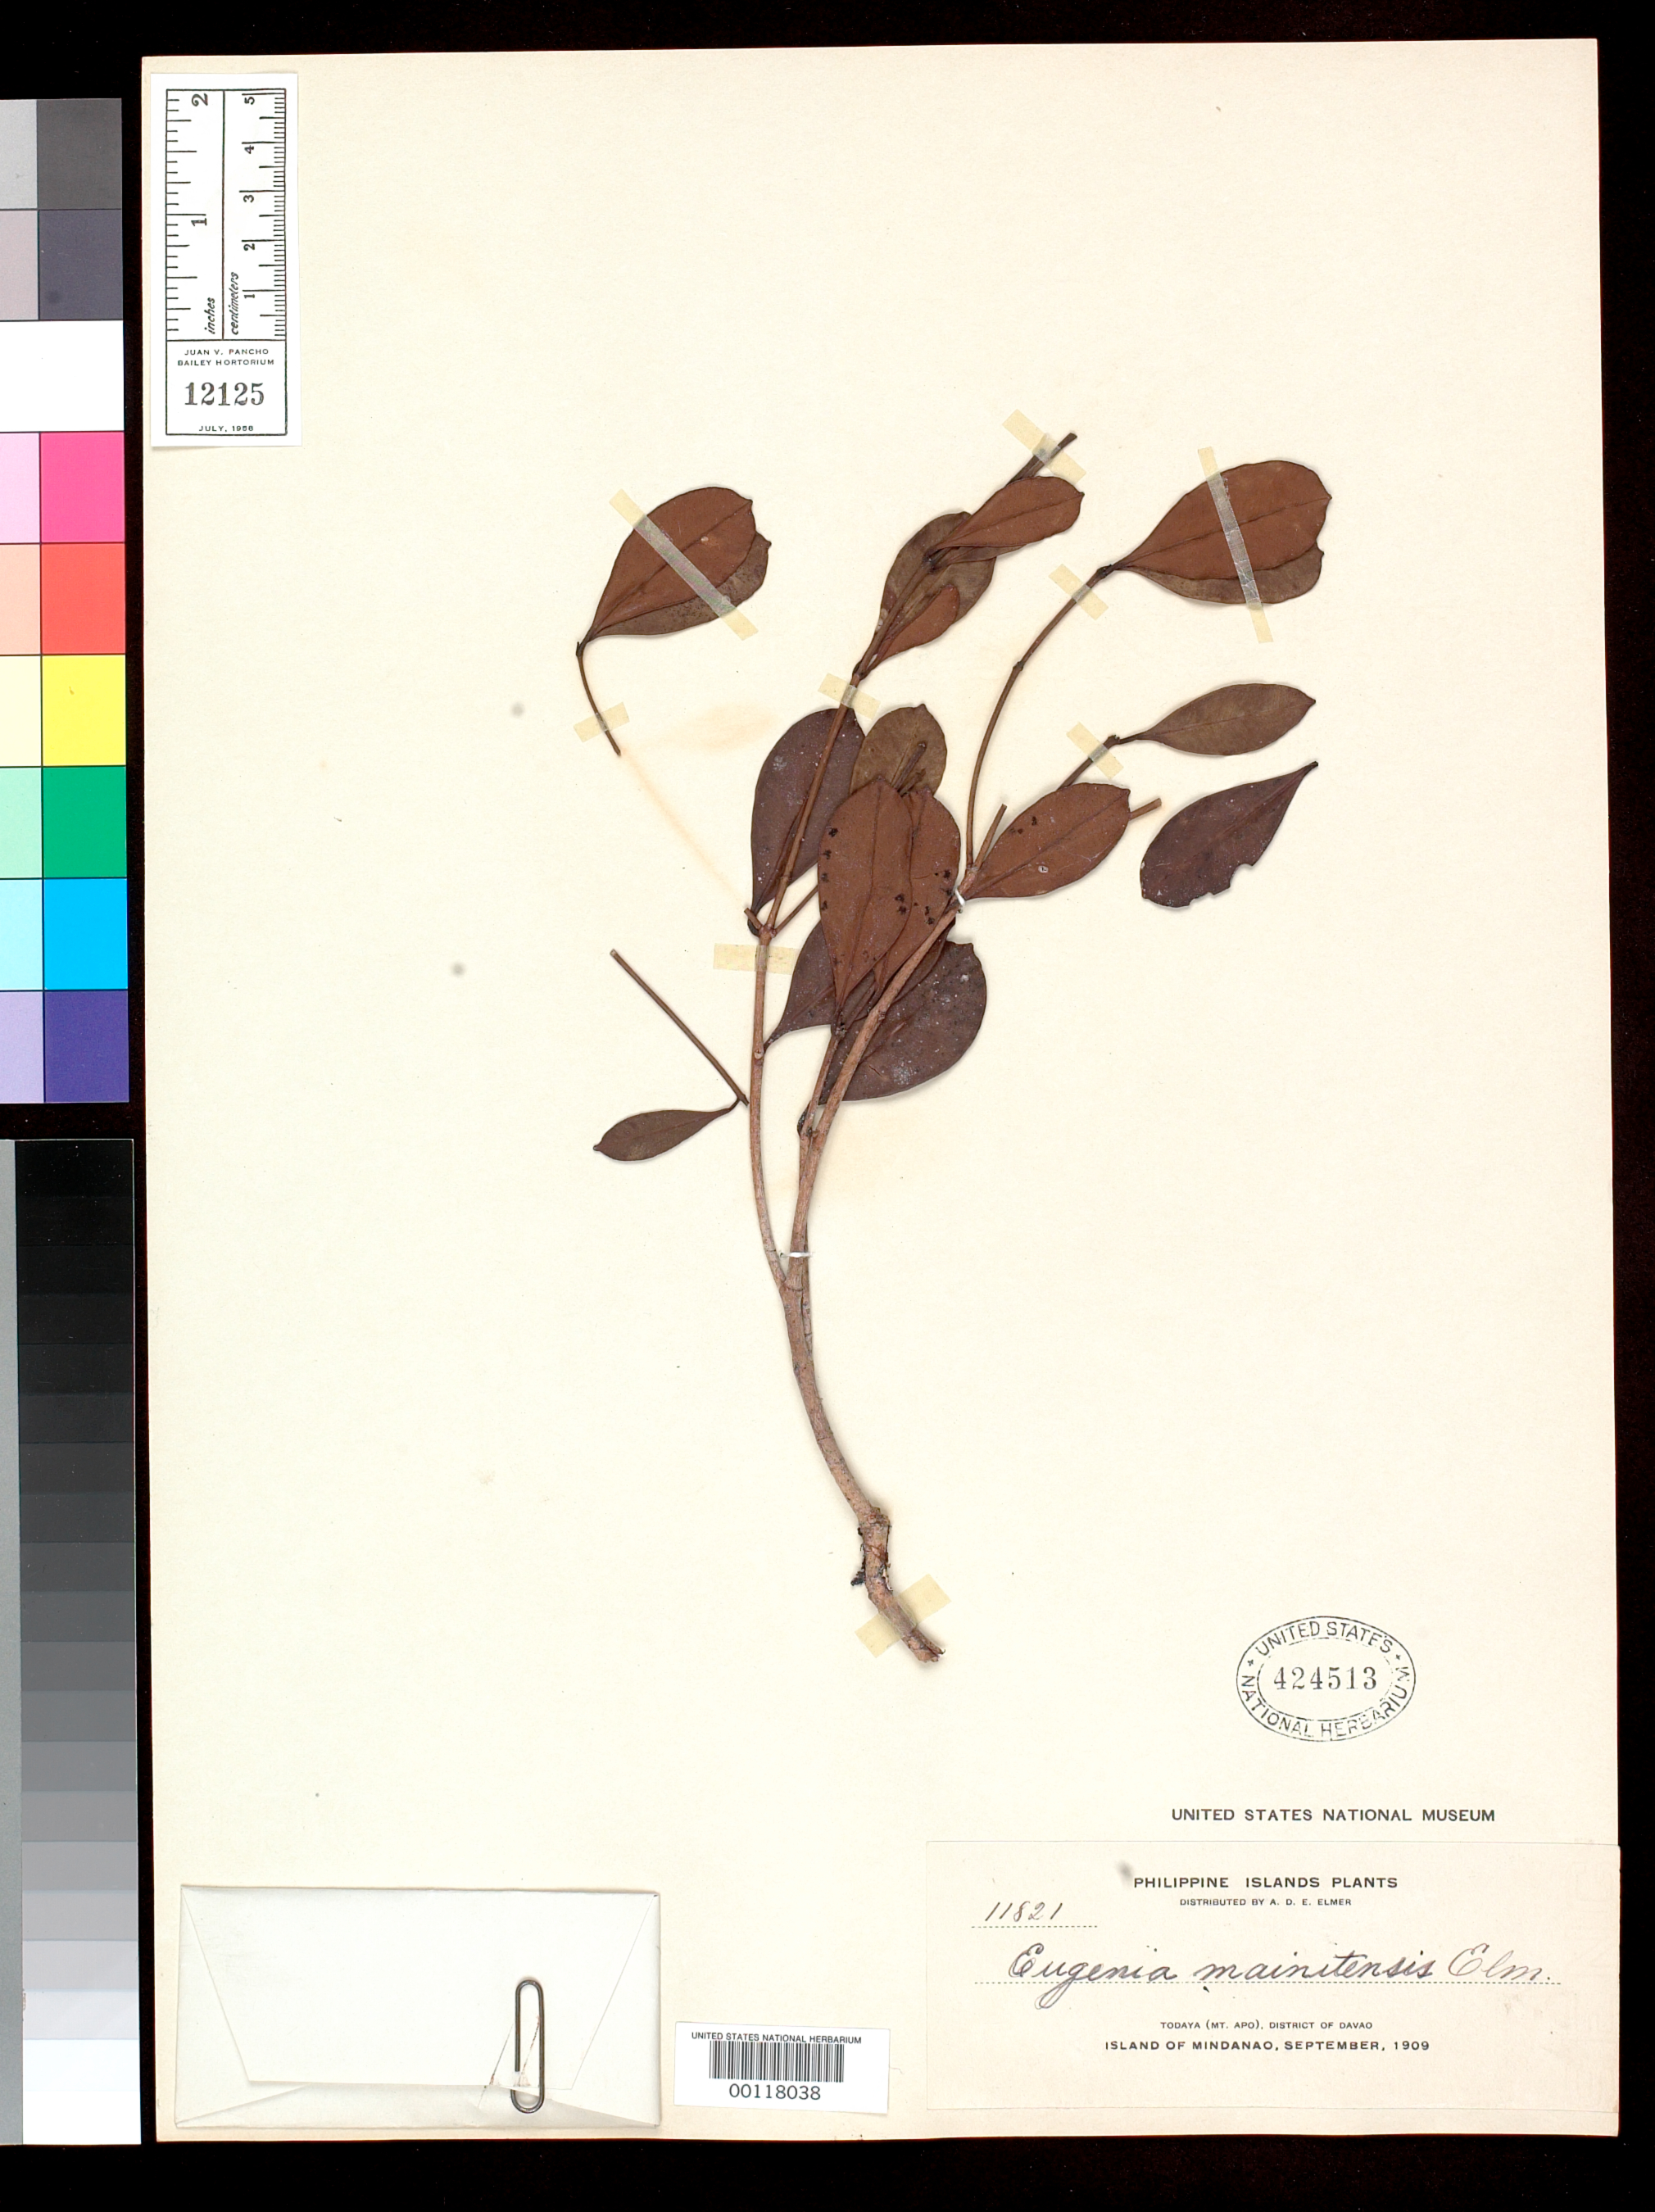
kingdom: Plantae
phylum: Tracheophyta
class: Magnoliopsida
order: Myrtales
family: Myrtaceae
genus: Eugenia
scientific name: Eugenia mainitensis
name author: Elmer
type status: Isotype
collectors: A. D. E. Elmer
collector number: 11821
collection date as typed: Sep 1909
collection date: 1909-09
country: Philippines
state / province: Davao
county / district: Davao del Sur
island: Mindanao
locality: Todaya, Mt. Apo.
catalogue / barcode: US 424513